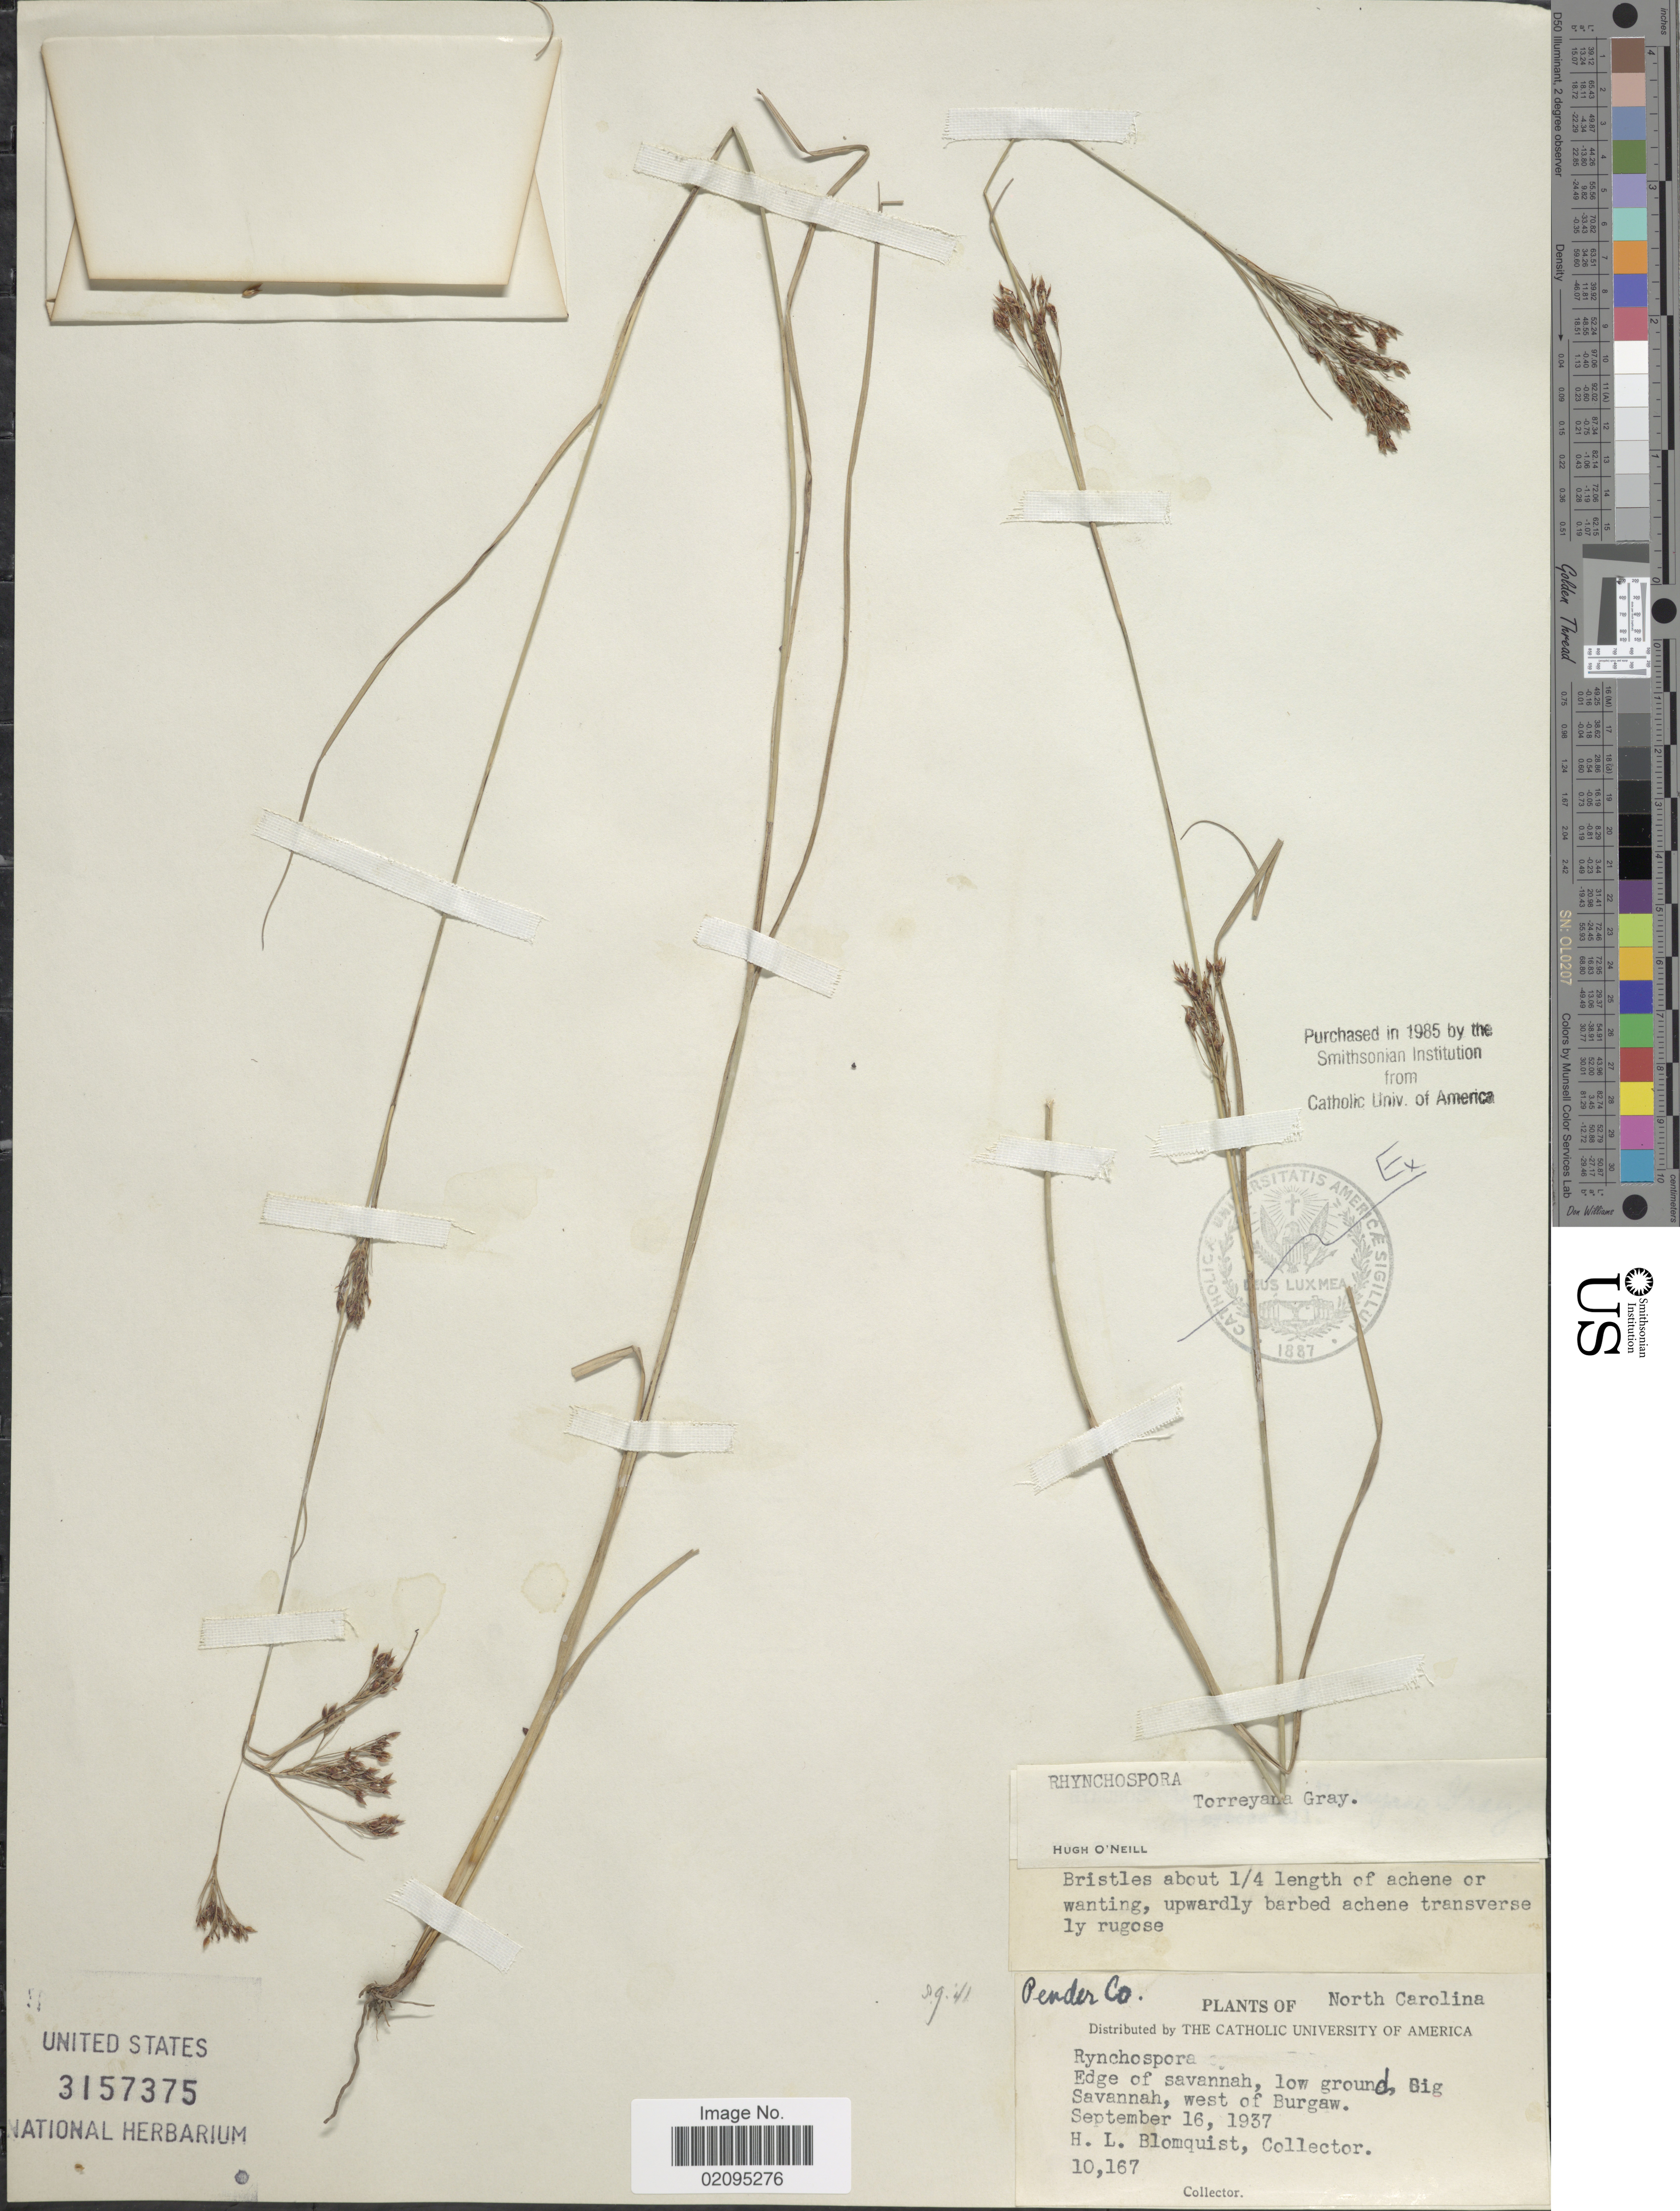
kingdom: Plantae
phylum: Tracheophyta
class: Liliopsida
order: Poales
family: Cyperaceae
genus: Rhynchospora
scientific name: Rhynchospora torreyana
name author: A. Gray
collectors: H. Blomquist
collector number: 10167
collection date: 1937-09-16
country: United States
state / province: North Carolina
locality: Edge of savannah, low ground, Big Savannah, west of Burgaw.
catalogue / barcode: US 3157375